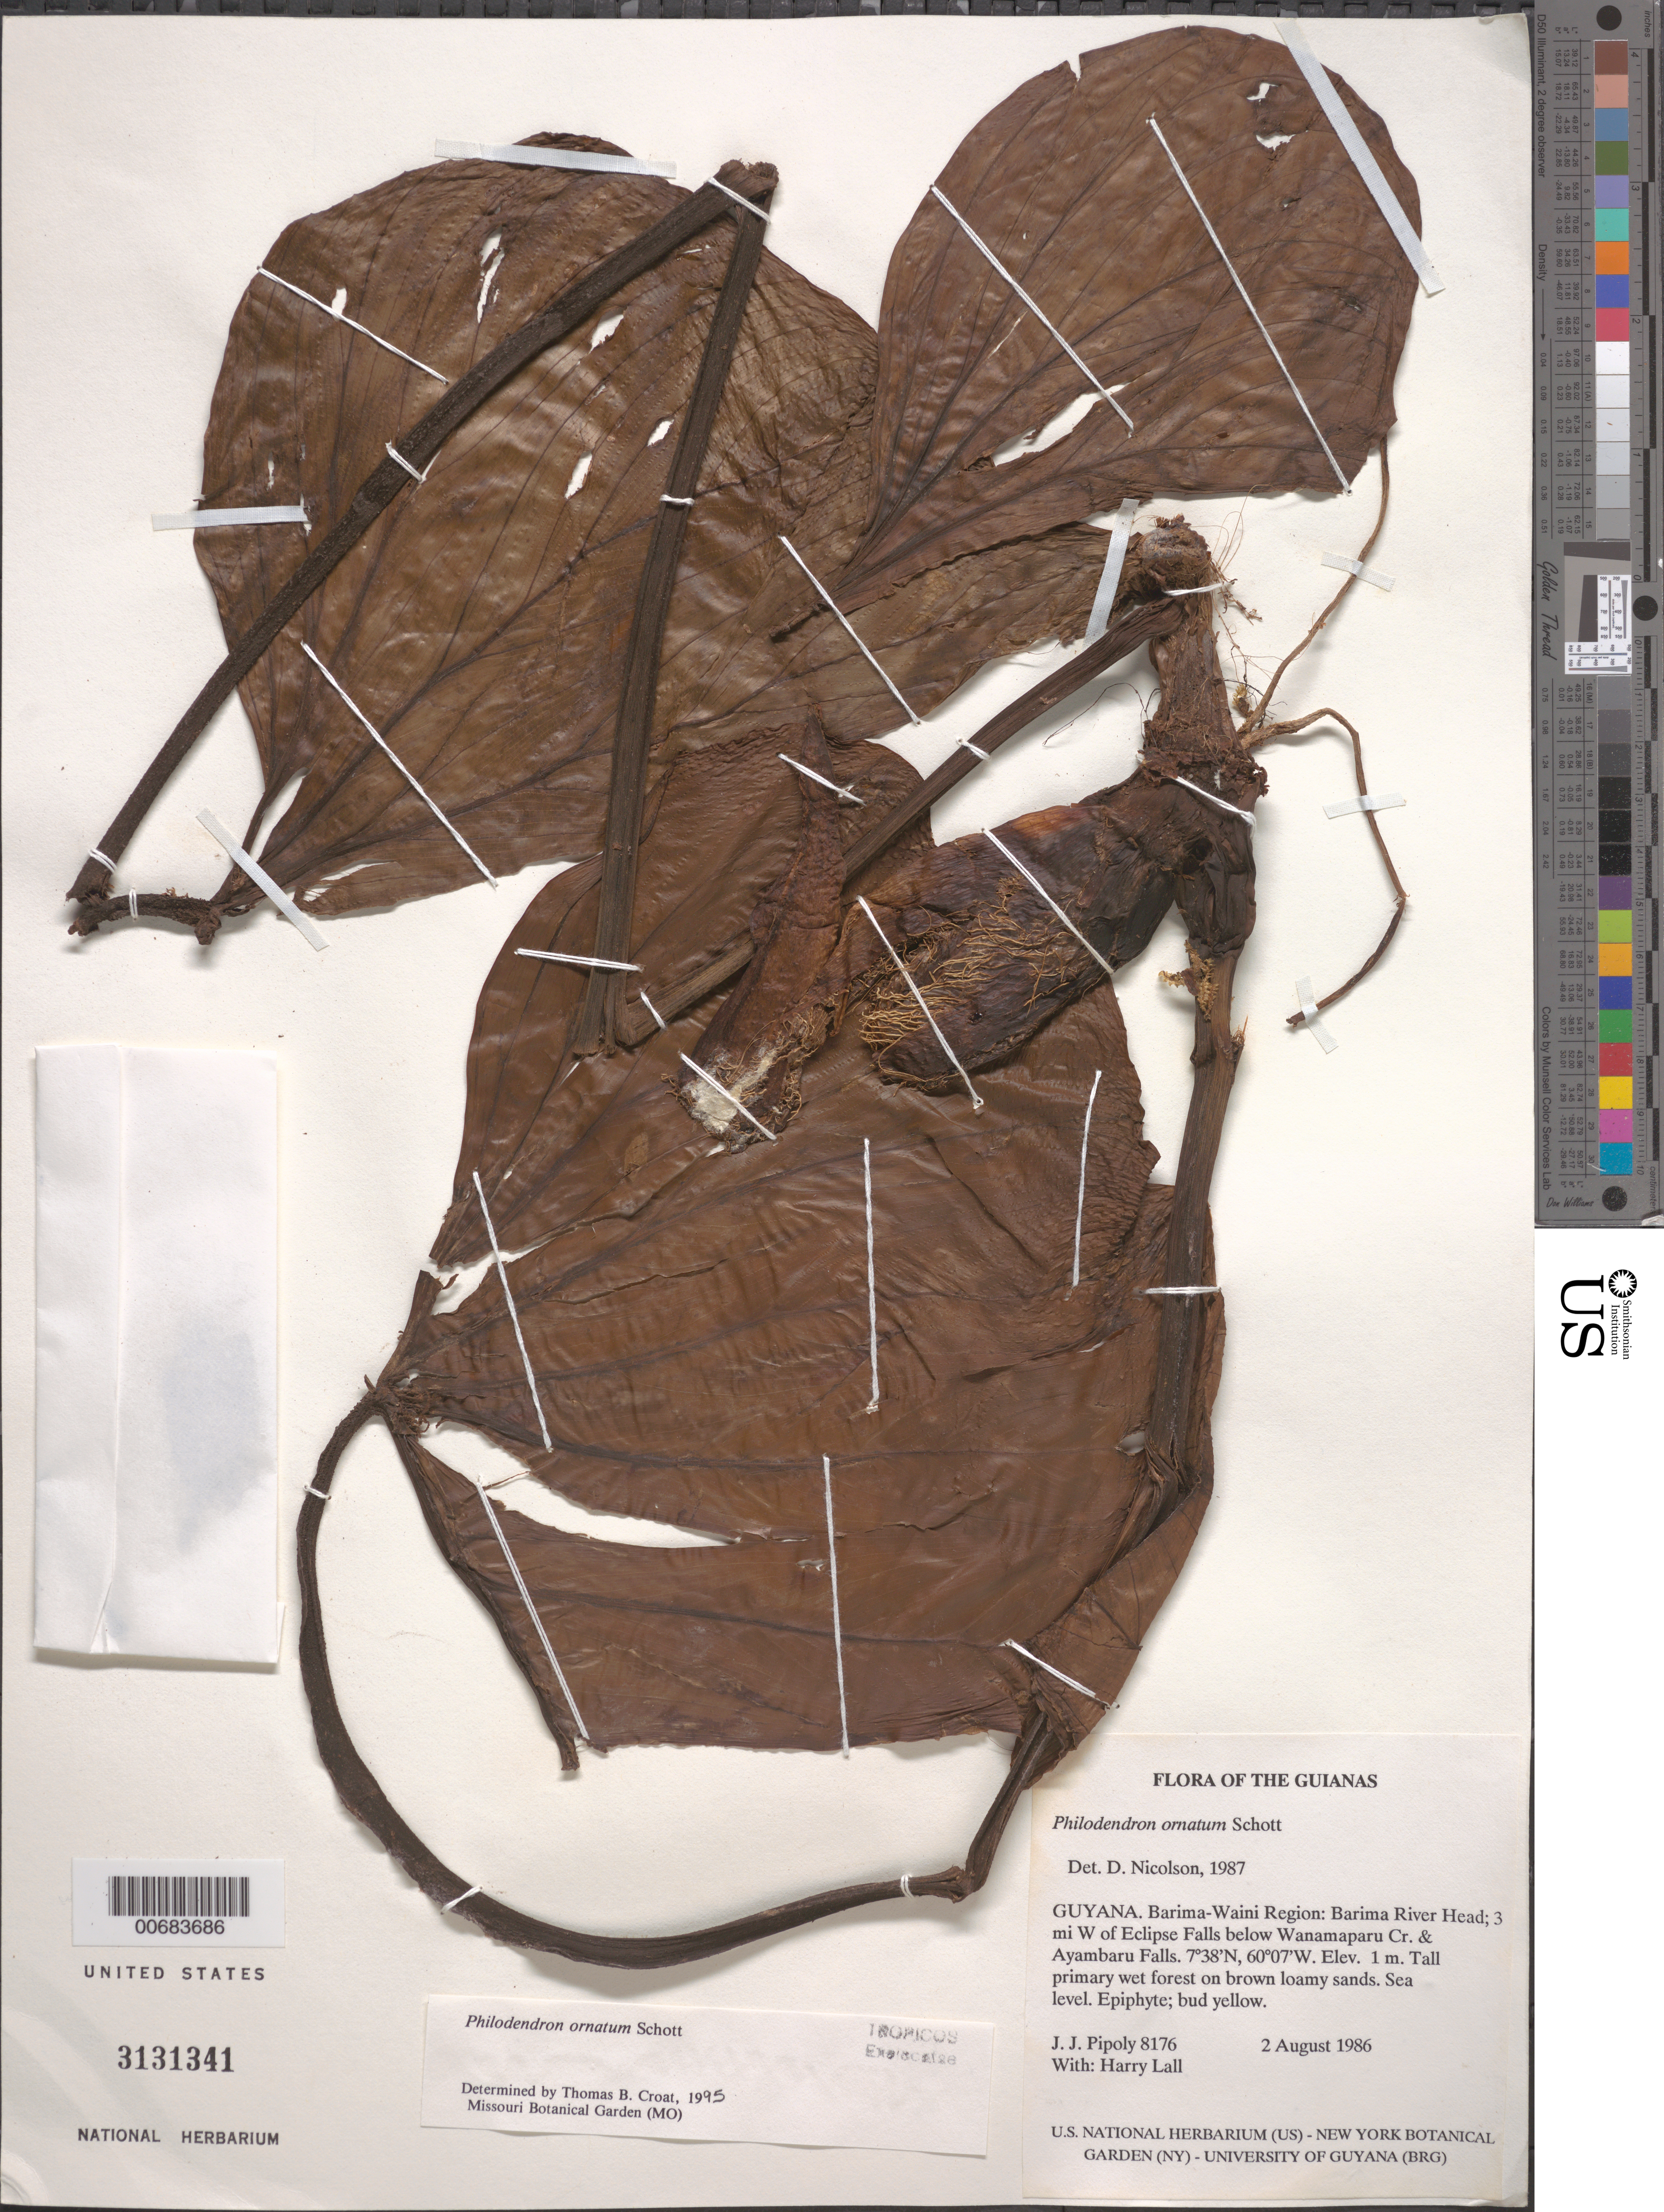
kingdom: Plantae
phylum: Tracheophyta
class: Liliopsida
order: Alismatales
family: Araceae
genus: Philodendron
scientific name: Philodendron ornatum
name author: Schott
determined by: Nicolson, Dan H.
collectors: J. J. Pipoly & H. Lall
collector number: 8176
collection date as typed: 2 August 1986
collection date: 1986-08-02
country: Guyana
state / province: Barima-Waini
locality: Barima River head; 3 mi W of Eclipse Falls below Wanamaparu Cr. & Ayambaru Falls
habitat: Tall primary wet forest on brown loamy sands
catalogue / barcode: US 3131341